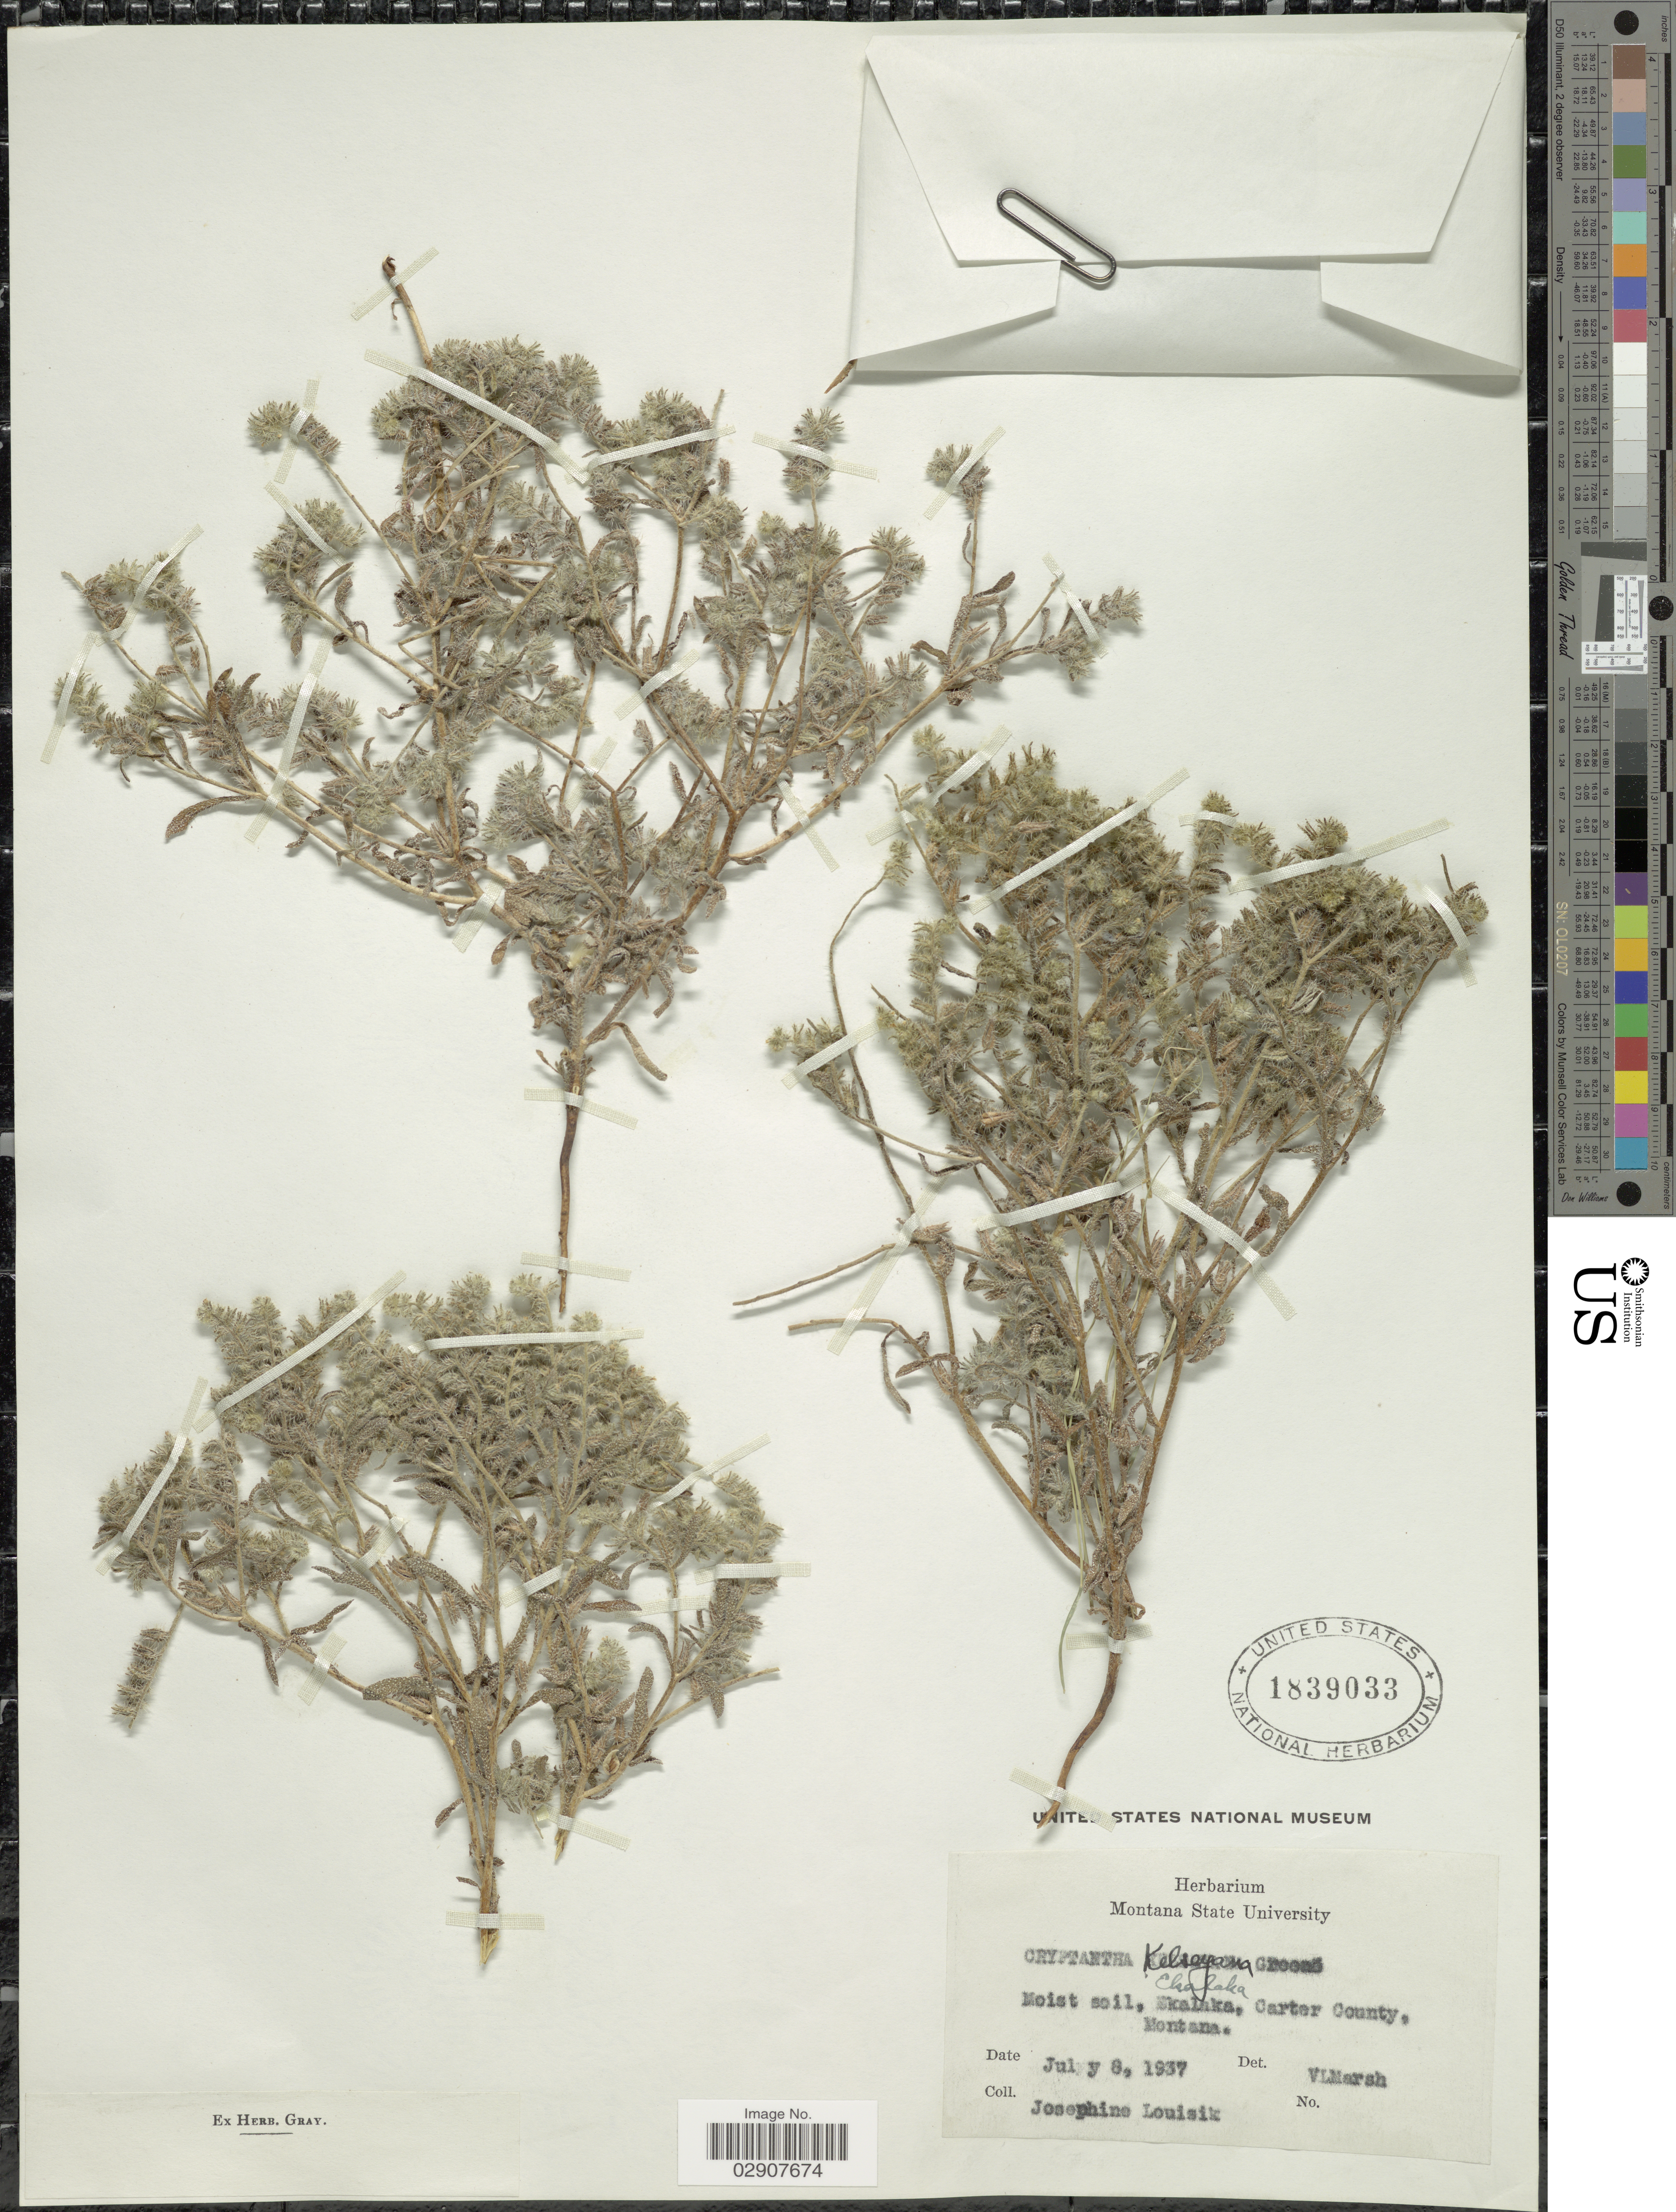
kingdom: Plantae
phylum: Tracheophyta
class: Magnoliopsida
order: Boraginales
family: Boraginaceae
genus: Cryptantha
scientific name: Cryptantha kelseyana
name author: S.W. Greene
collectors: J. Louisik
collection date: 1937-07-08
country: United States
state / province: Montana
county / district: Carter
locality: Ekalaka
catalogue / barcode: US 1839033